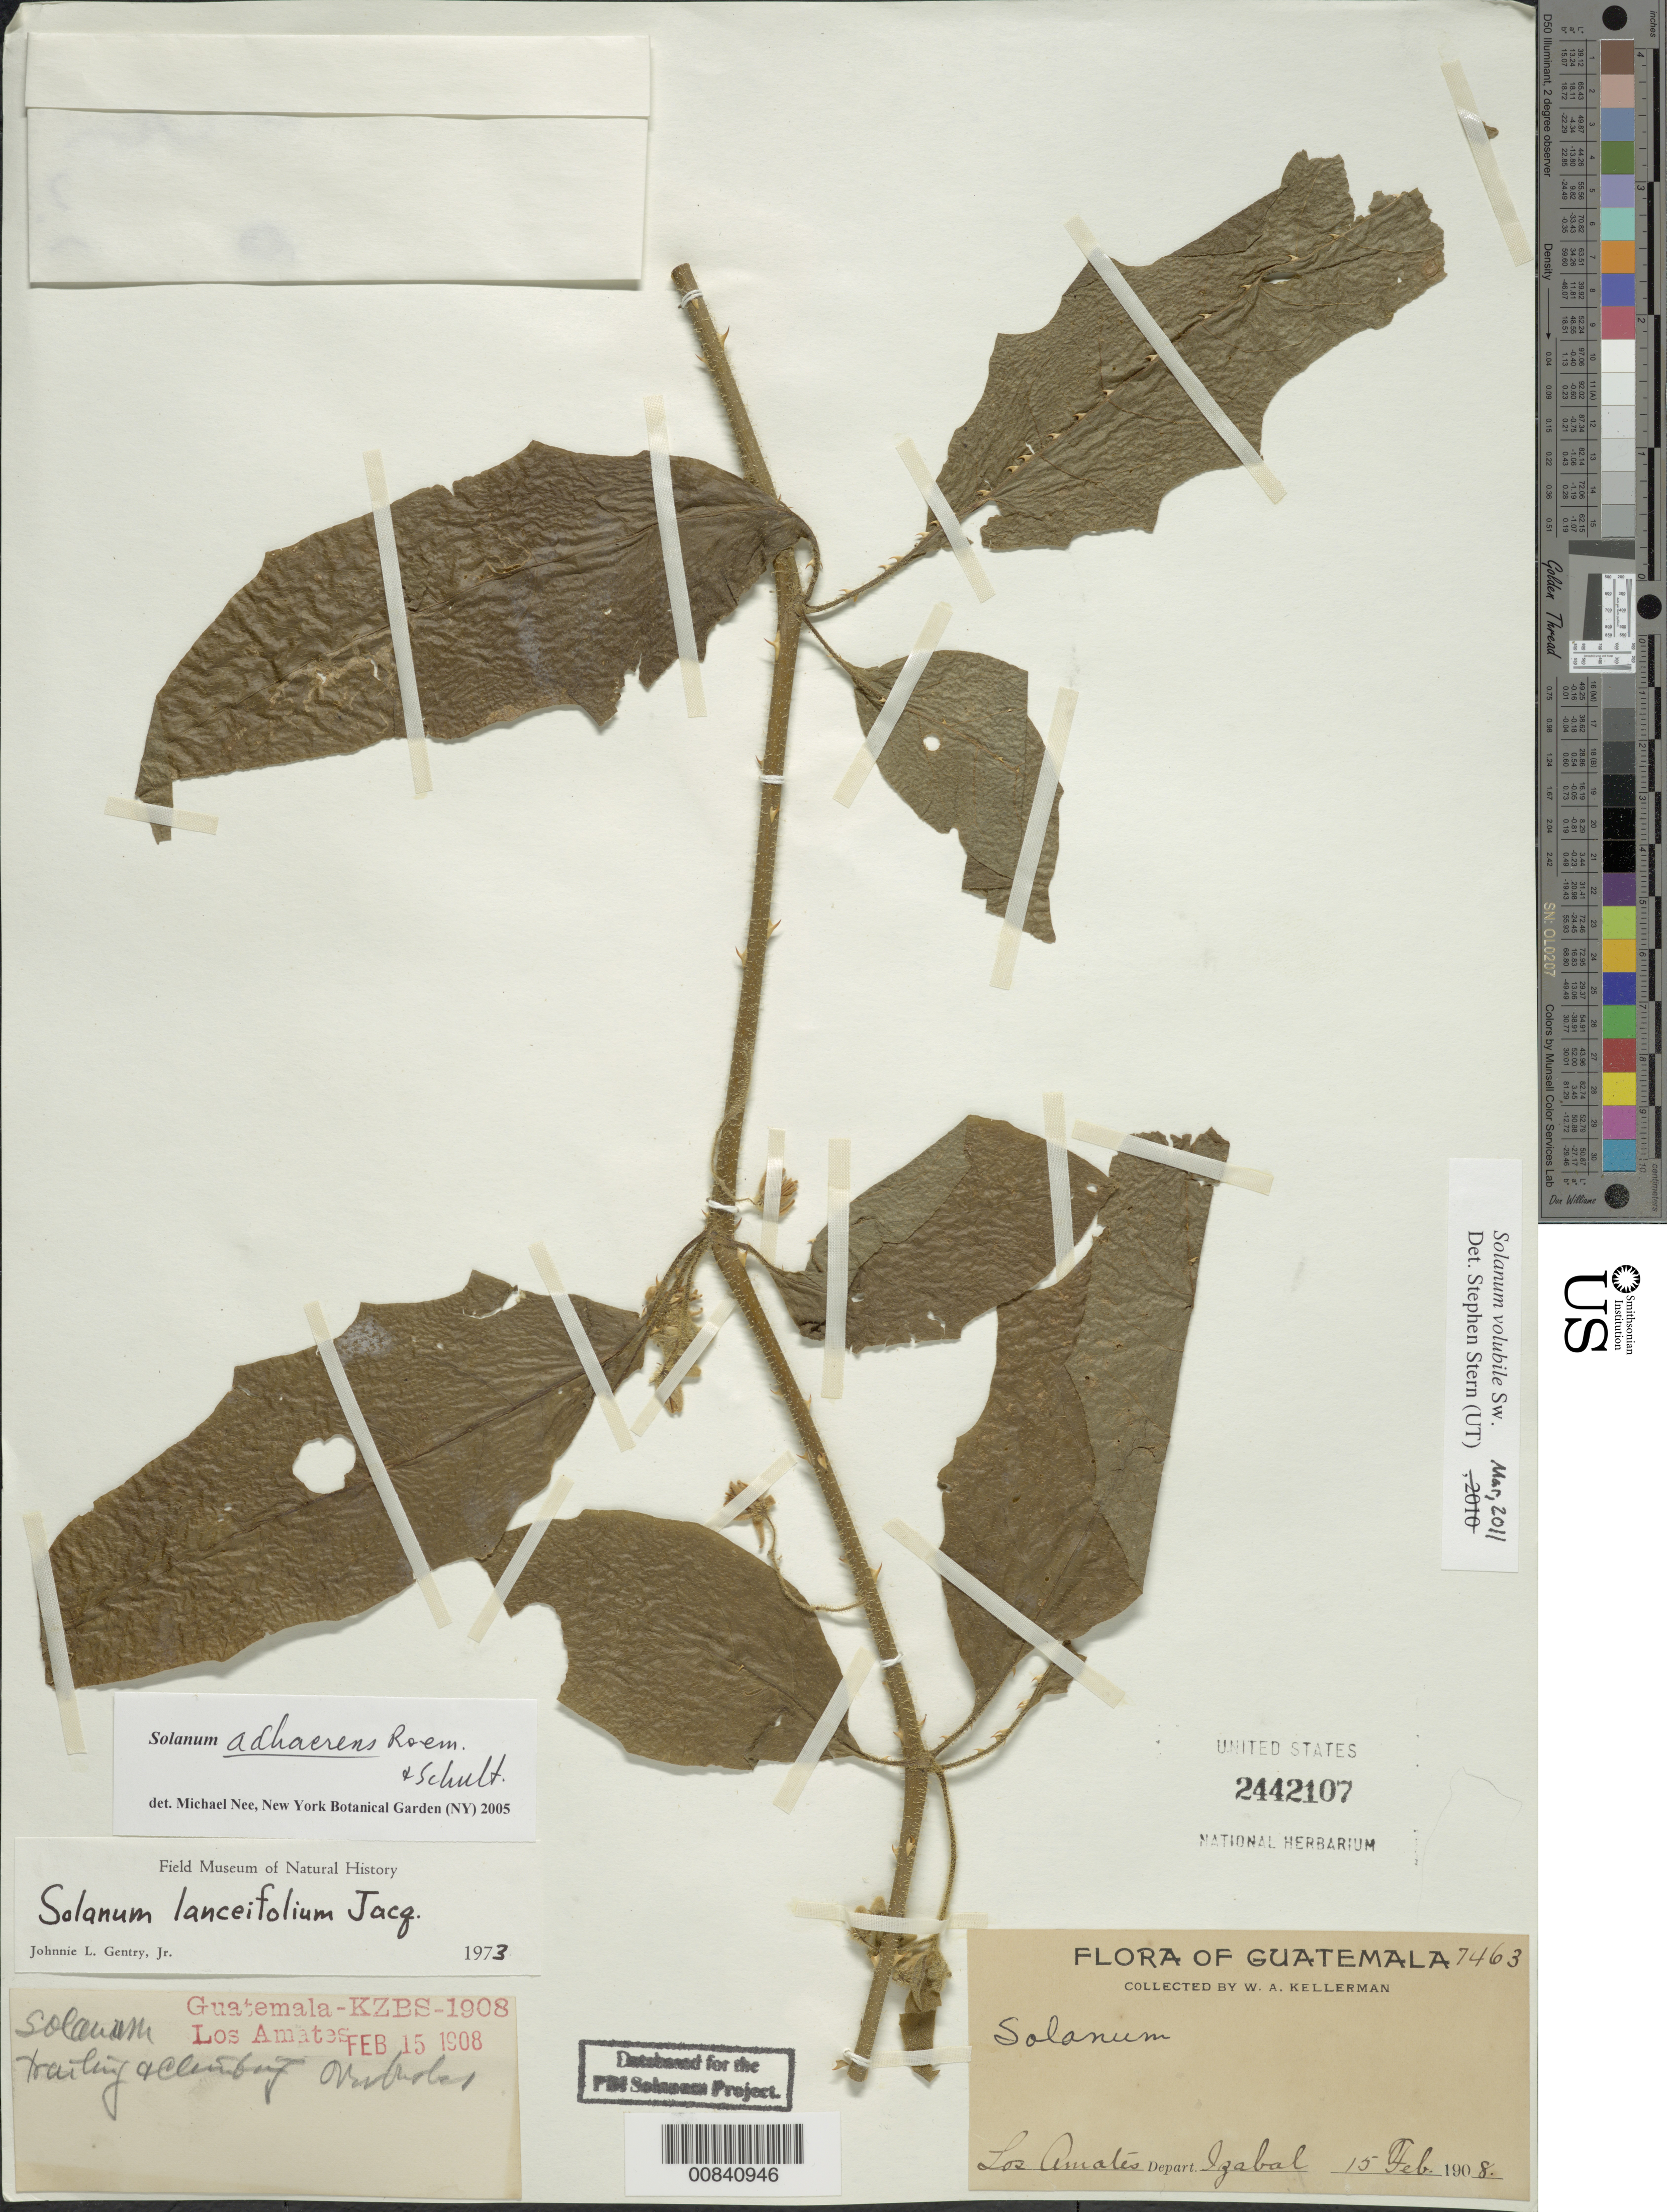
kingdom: Plantae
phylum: Tracheophyta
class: Magnoliopsida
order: Solanales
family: Solanaceae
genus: Solanum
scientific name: Solanum adhaerens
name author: Roem. & Schult.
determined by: Nee, Michael H.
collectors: W. A. Kellerman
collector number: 7463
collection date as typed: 15 Feb 1908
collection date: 1908-02-15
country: Guatemala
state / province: Izabal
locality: Los Amates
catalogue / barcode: US 2442107